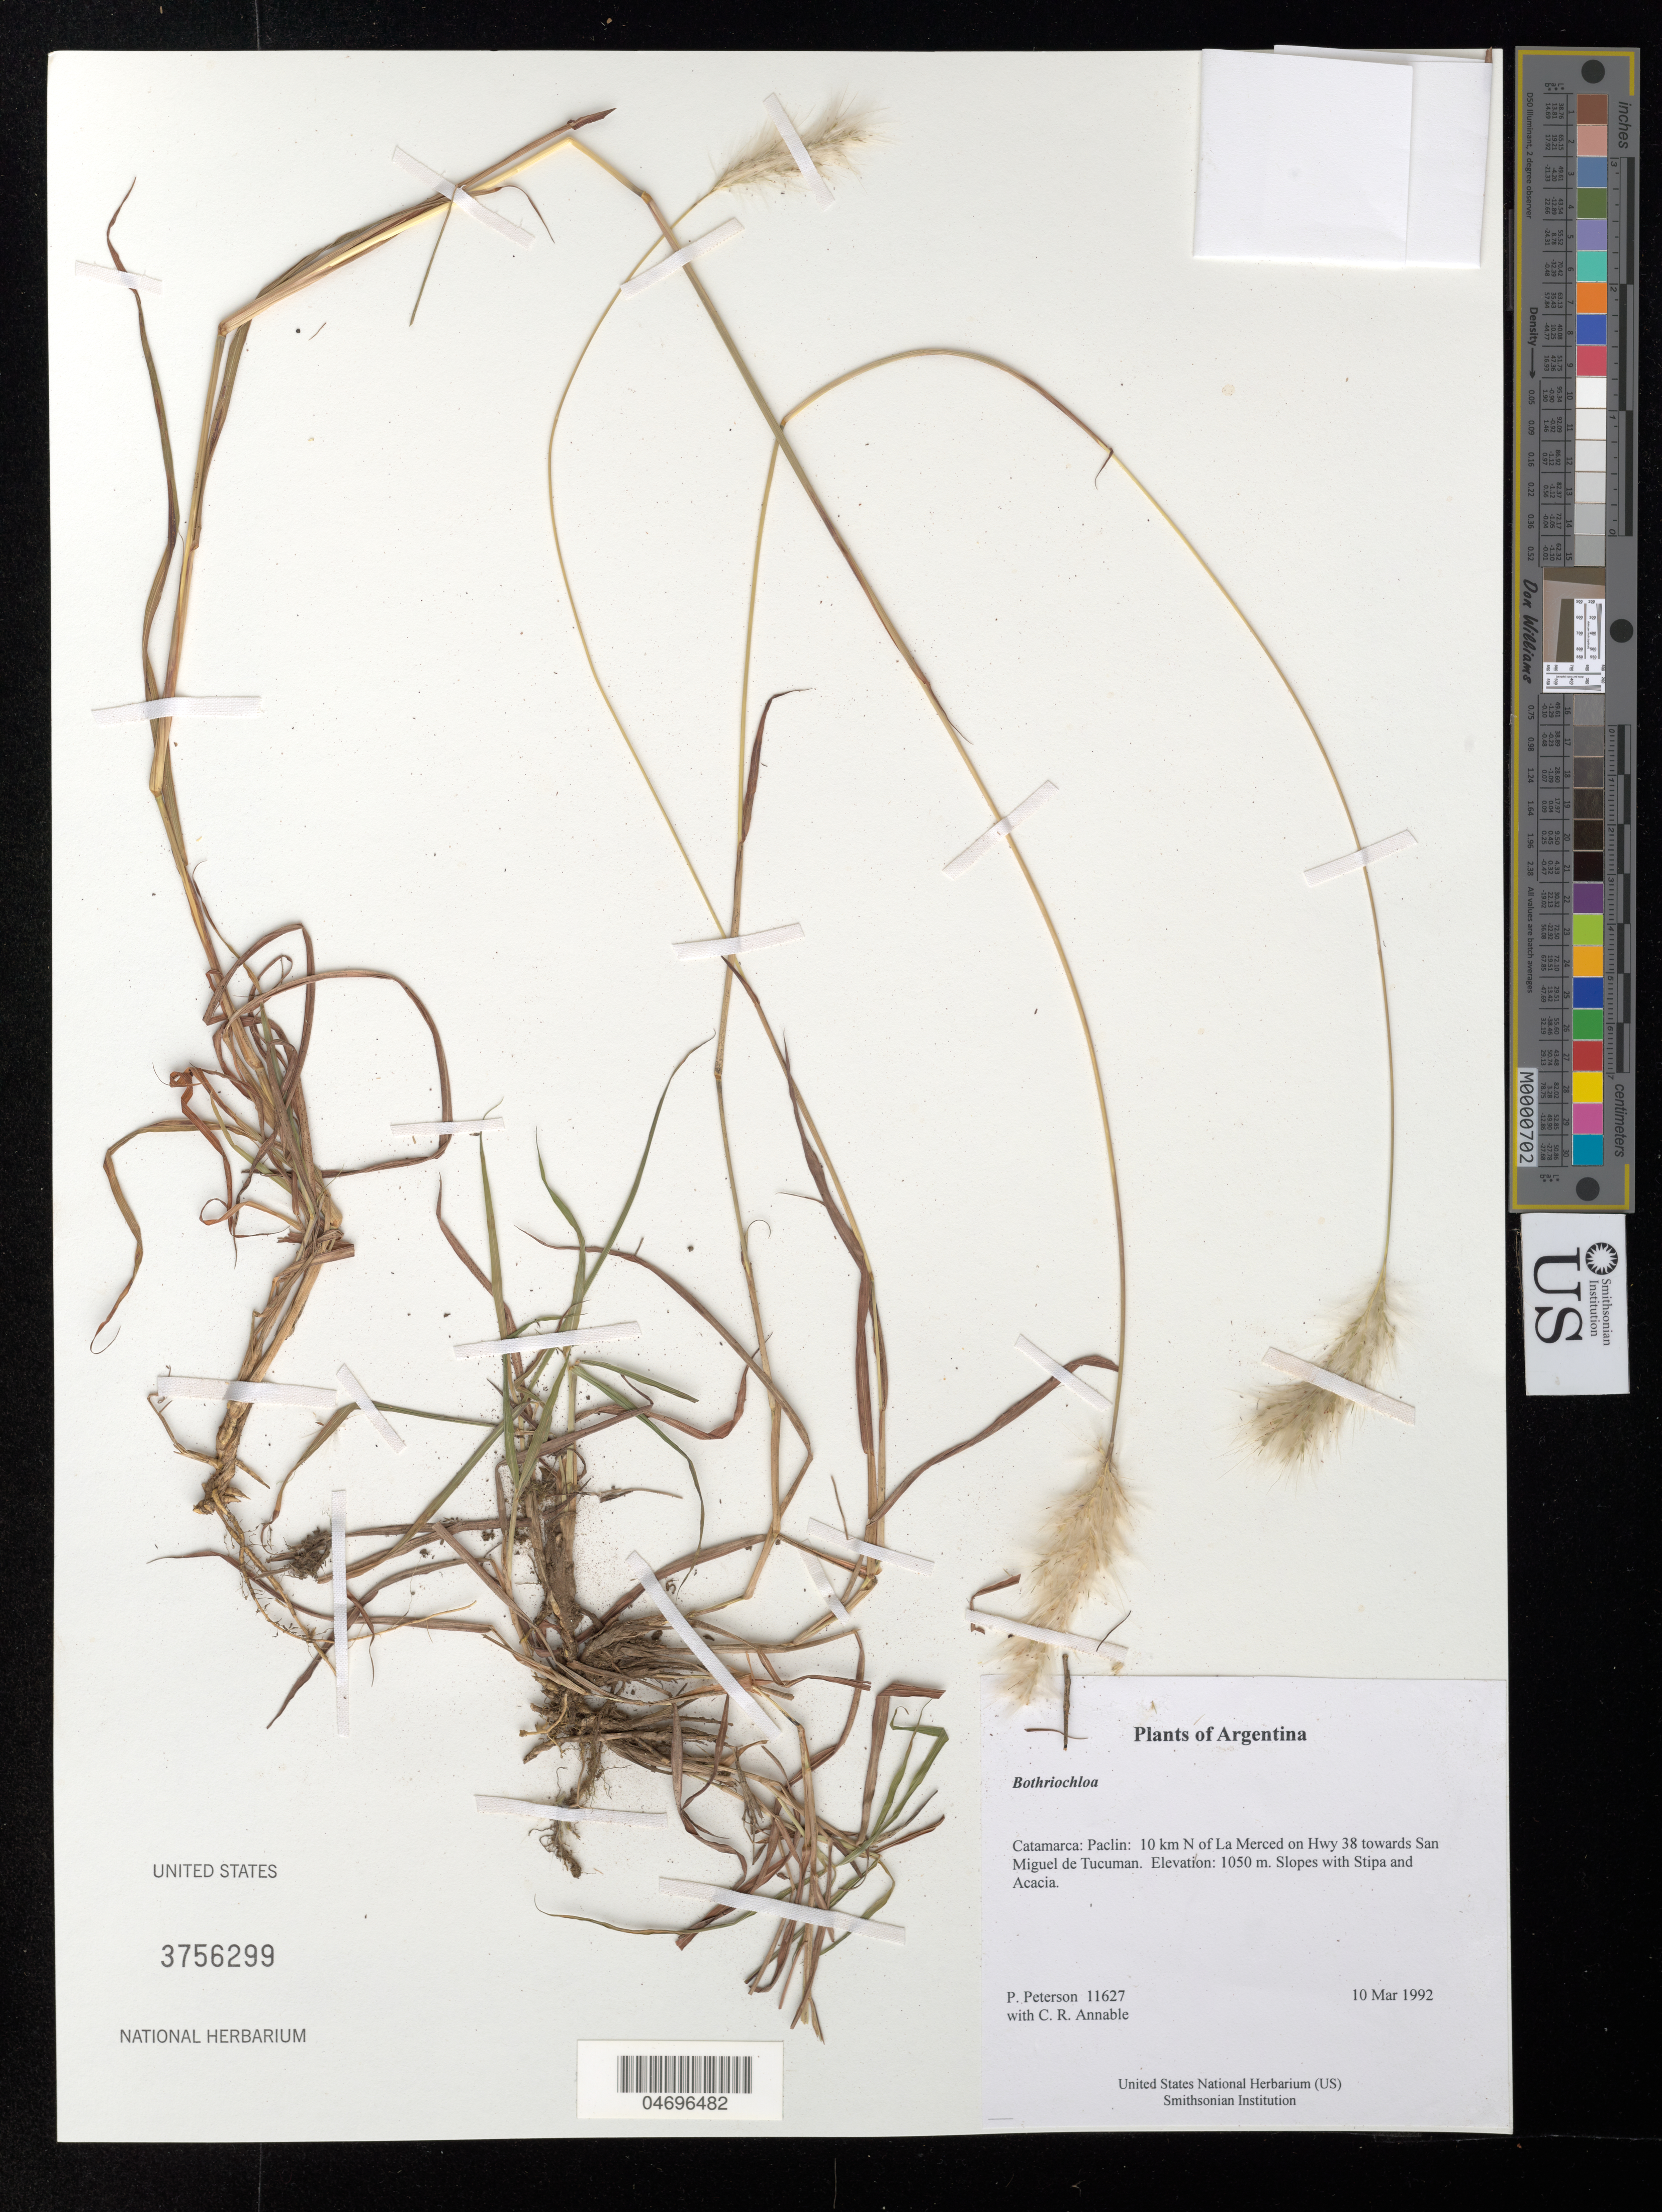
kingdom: Plantae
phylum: Tracheophyta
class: Liliopsida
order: Poales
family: Poaceae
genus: Bothriochloa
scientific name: Bothriochloa sp.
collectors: P. M. Peterson & C. R. Annable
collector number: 11627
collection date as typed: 10 Mar 1992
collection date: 1992-03-10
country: Argentina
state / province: Catamarca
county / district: Paclin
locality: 10 km N of La Merced on Hwy 38 towards San Miguel de Tucuman.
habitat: Slopes with Stipa and Acacia.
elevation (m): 1050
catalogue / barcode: US 3756299